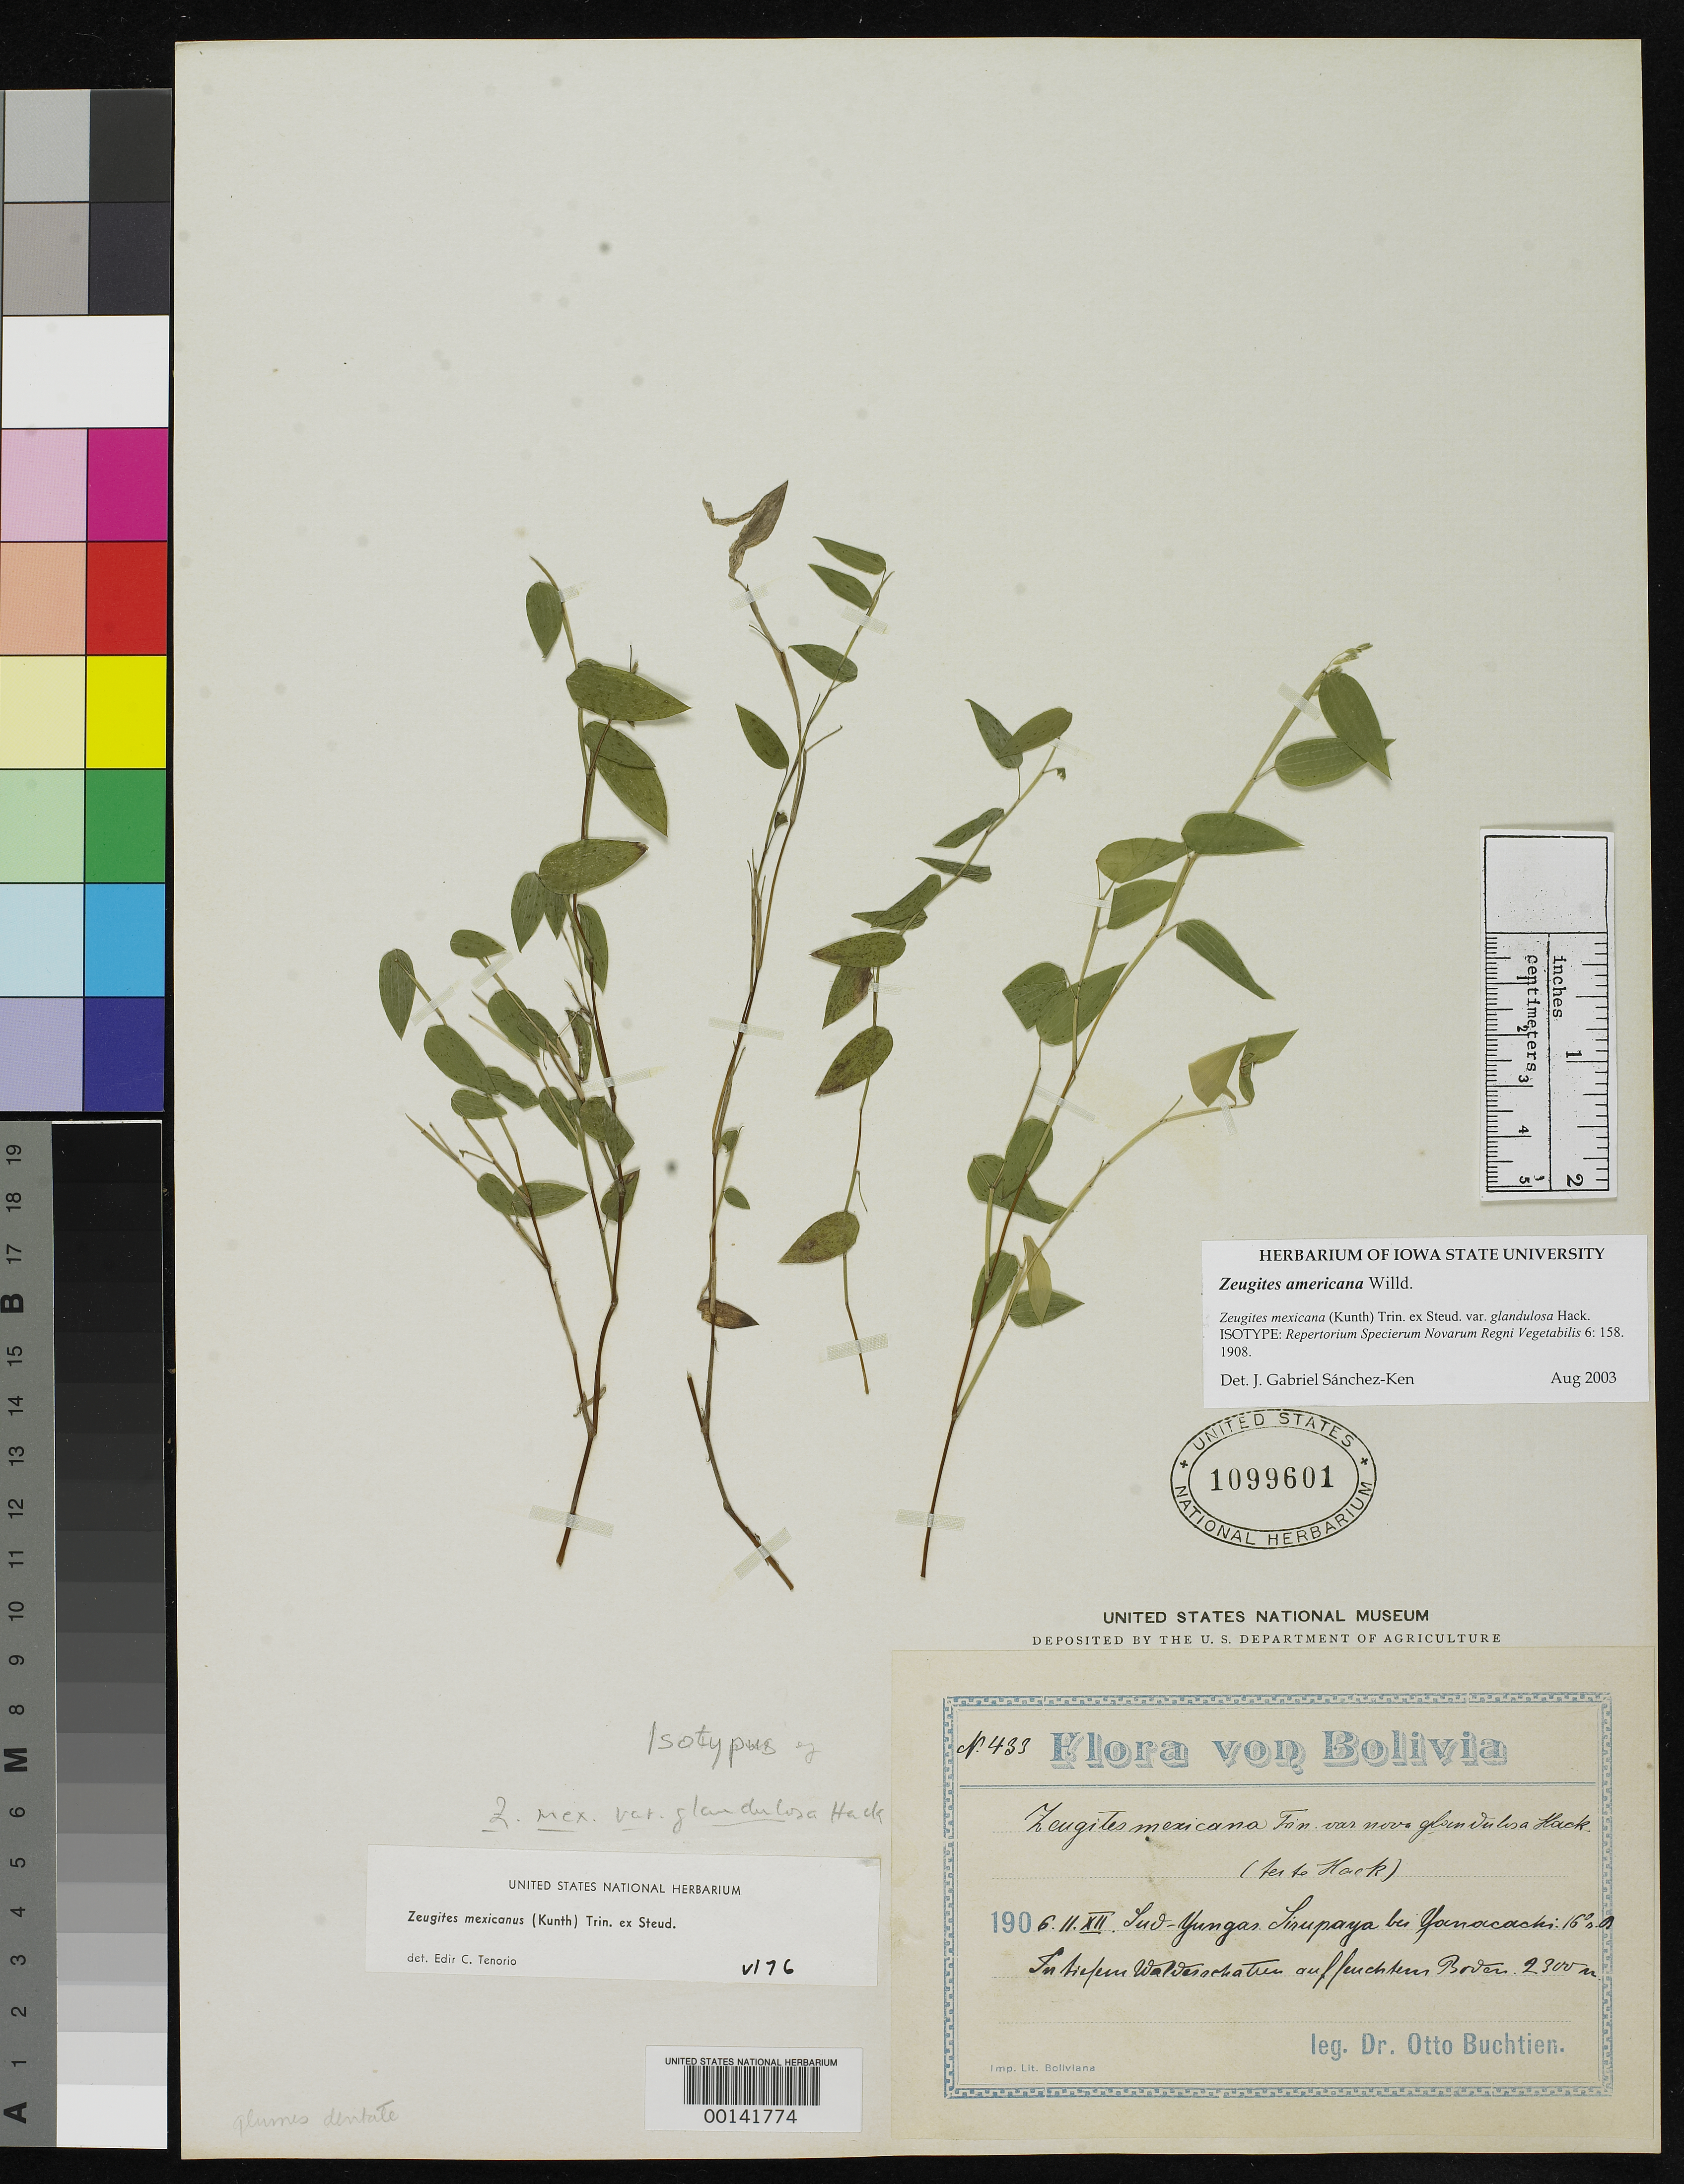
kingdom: Plantae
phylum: Tracheophyta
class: Liliopsida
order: Poales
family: Poaceae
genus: Zeugites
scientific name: Zeugites mexicana var. glandulosa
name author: Hack.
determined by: Sánchez-Ken, J. G.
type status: Isotype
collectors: O. Buchtien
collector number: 433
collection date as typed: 11 Dec 1906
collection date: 1906-12-11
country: Bolivia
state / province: La Paz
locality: Sud-Yungas, Sirupaya bei Yanacachi.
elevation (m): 2300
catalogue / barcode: US 1099601